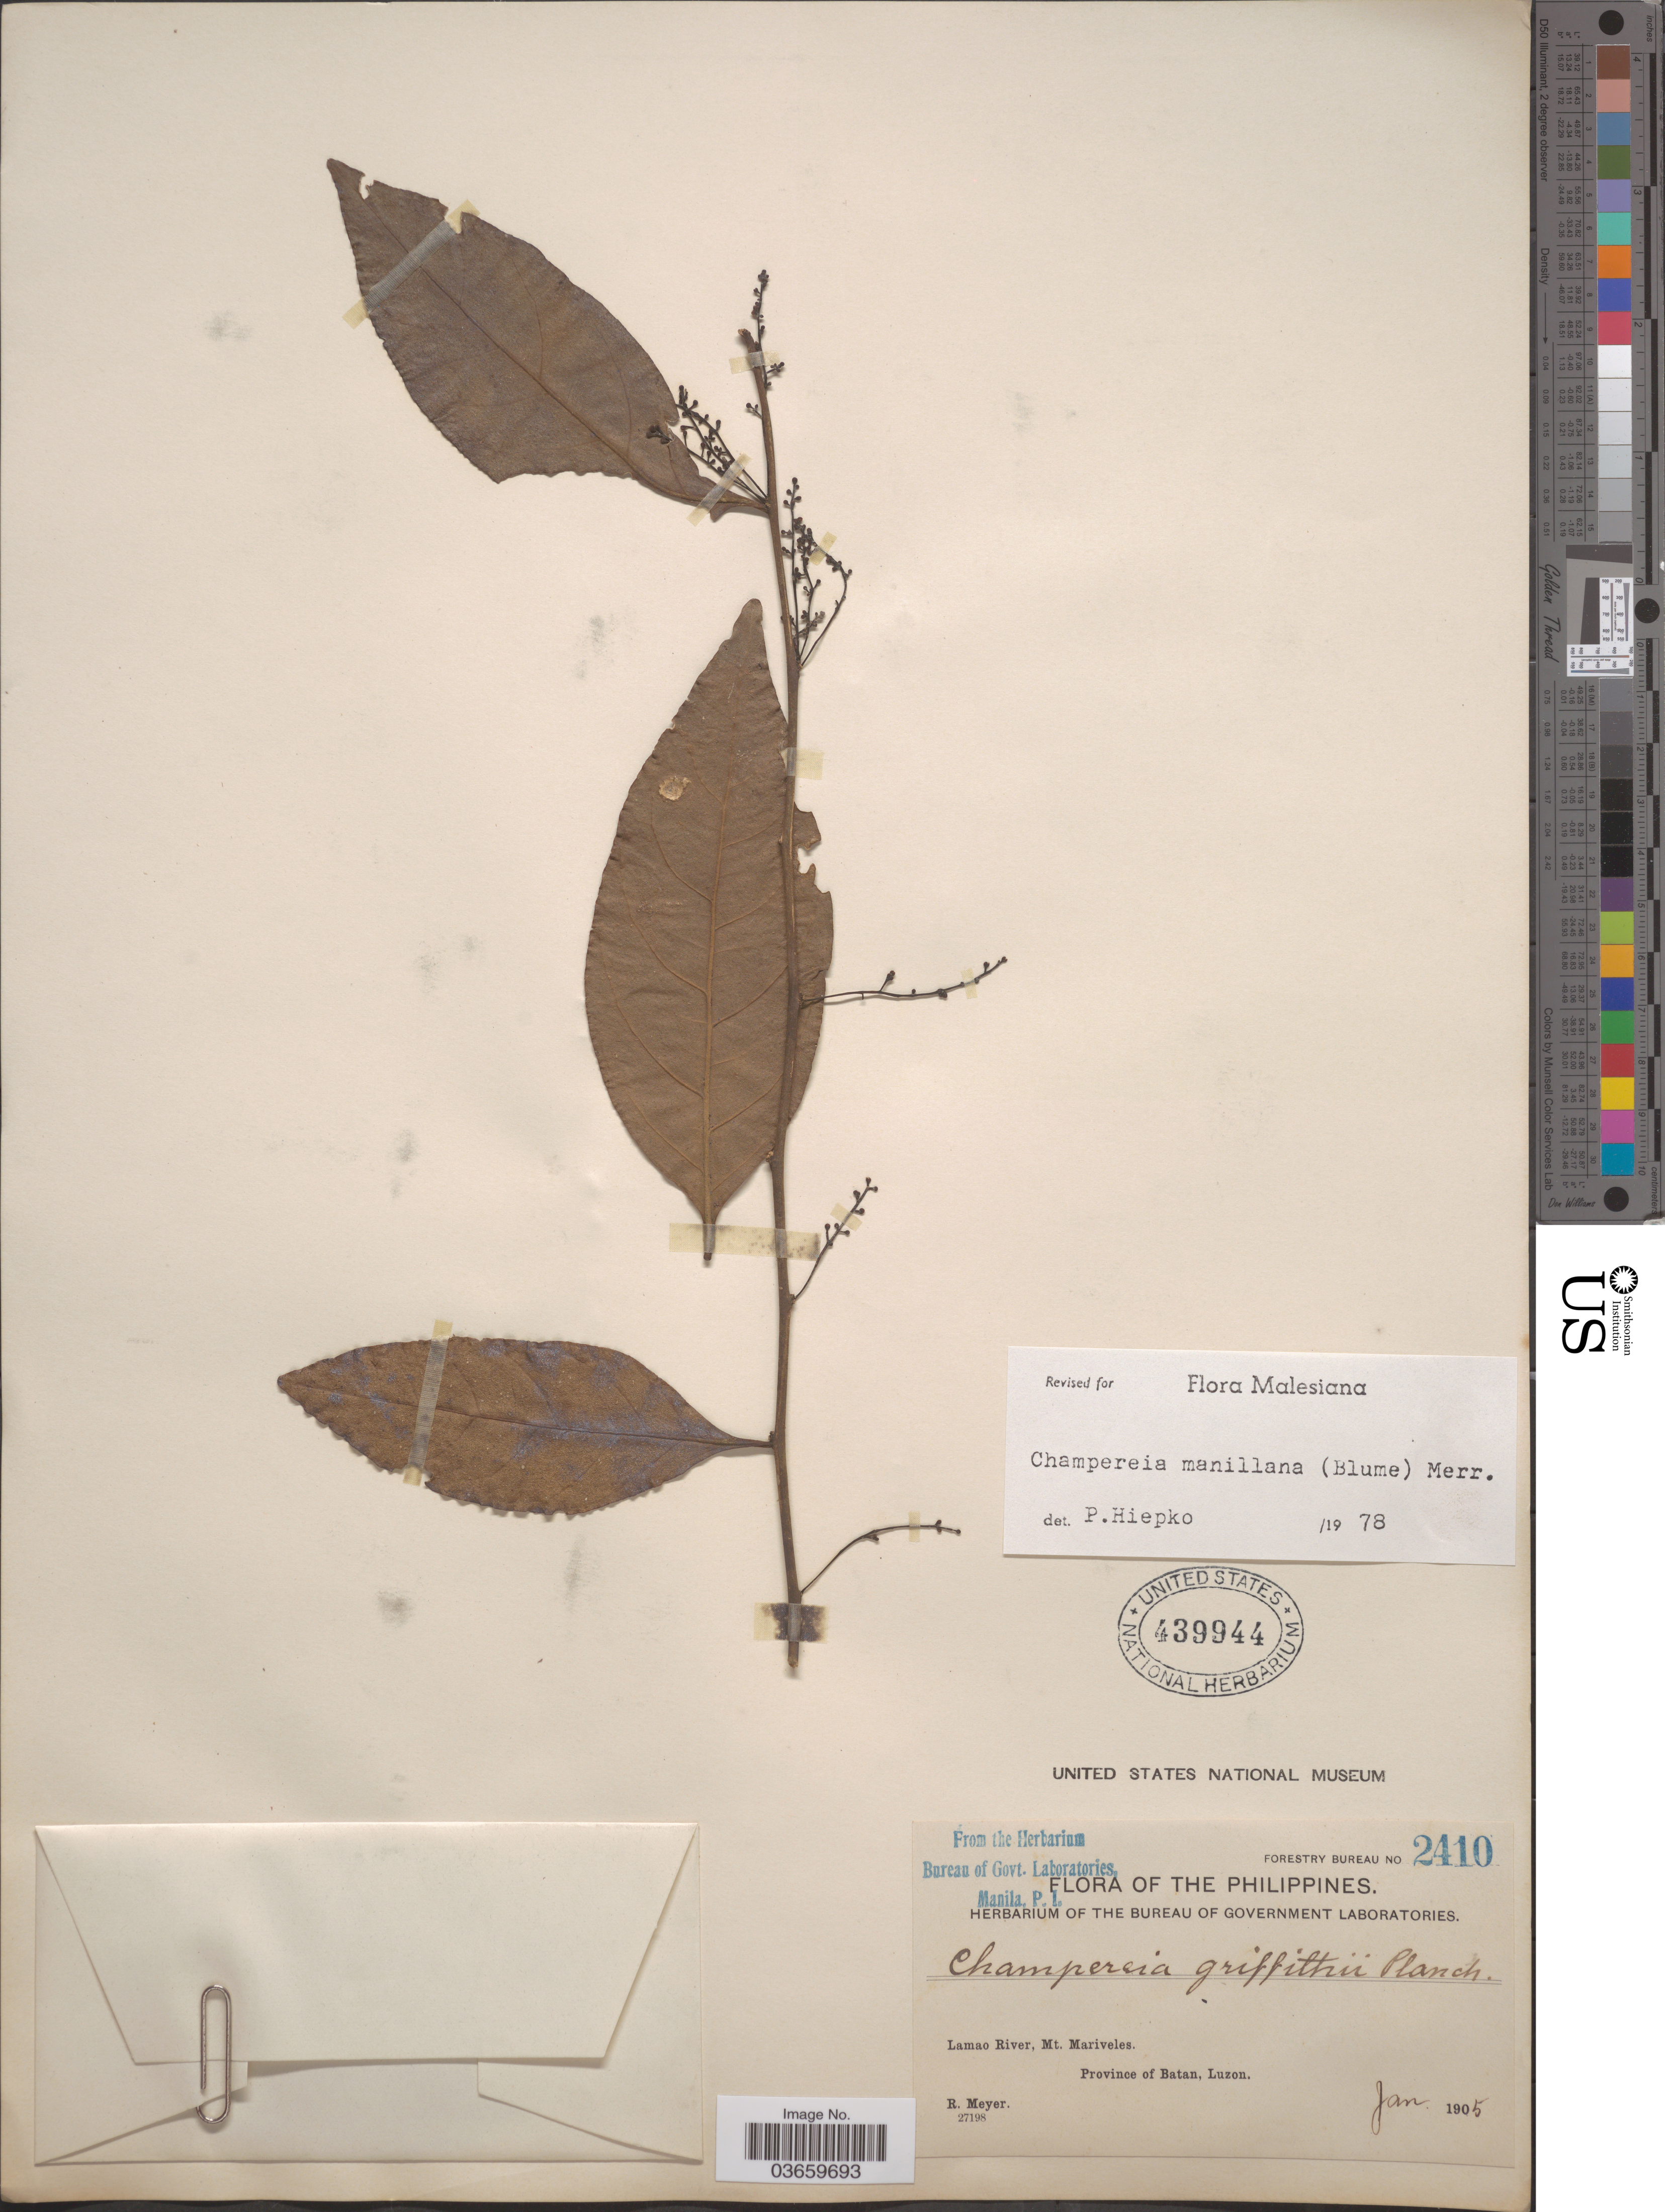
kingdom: Plantae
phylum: Tracheophyta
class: Magnoliopsida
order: Santalales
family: Opiliaceae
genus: Champereia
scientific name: Champereia manillana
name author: (Blume) Merr.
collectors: R. Meyer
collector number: Forestry Bureau 2410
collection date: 1905-01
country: Philippines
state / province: Cagayan Valley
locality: Lamao River, Mt. Mariveles. Province of Batan, Luzon.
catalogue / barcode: US 439944